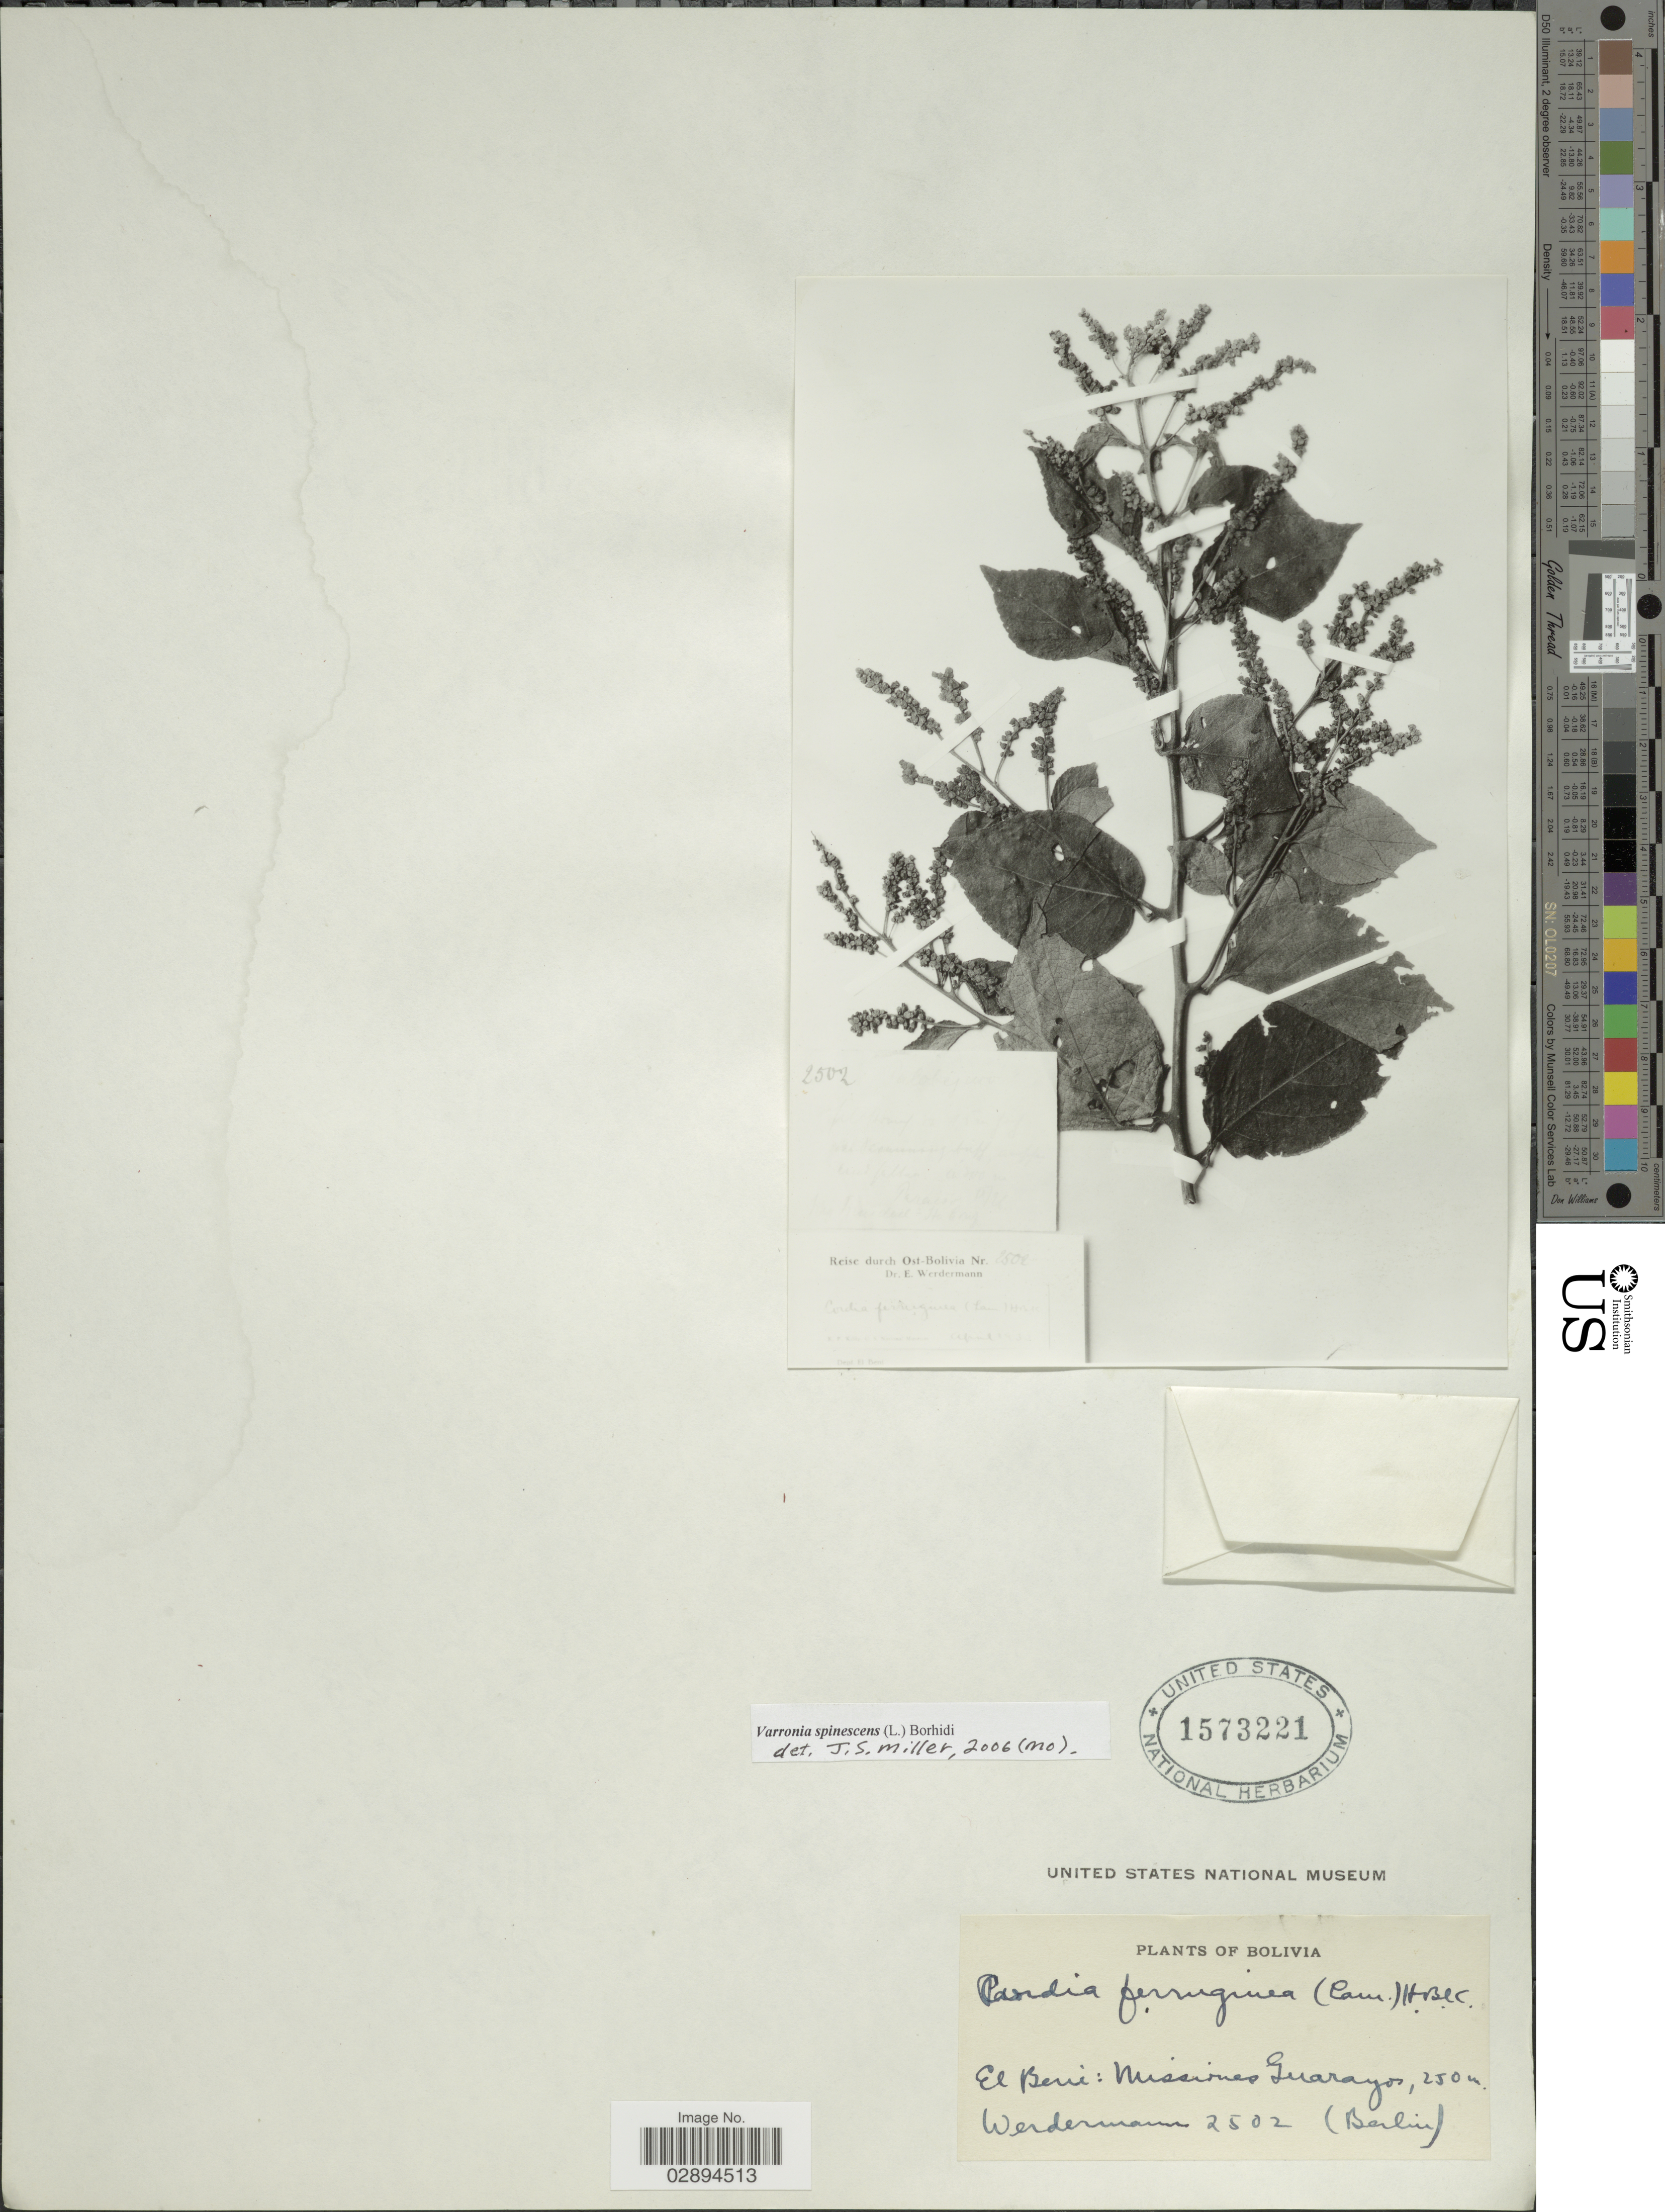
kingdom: Plantae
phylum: Tracheophyta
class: Magnoliopsida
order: Boraginales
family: Cordiaceae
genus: Varronia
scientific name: Varronia spinescens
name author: (L.) Borhidi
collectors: Werdermann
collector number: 2502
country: Bolivia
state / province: Beni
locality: El Beni: Missiones Guarayos.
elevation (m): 250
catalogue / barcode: US 1573221